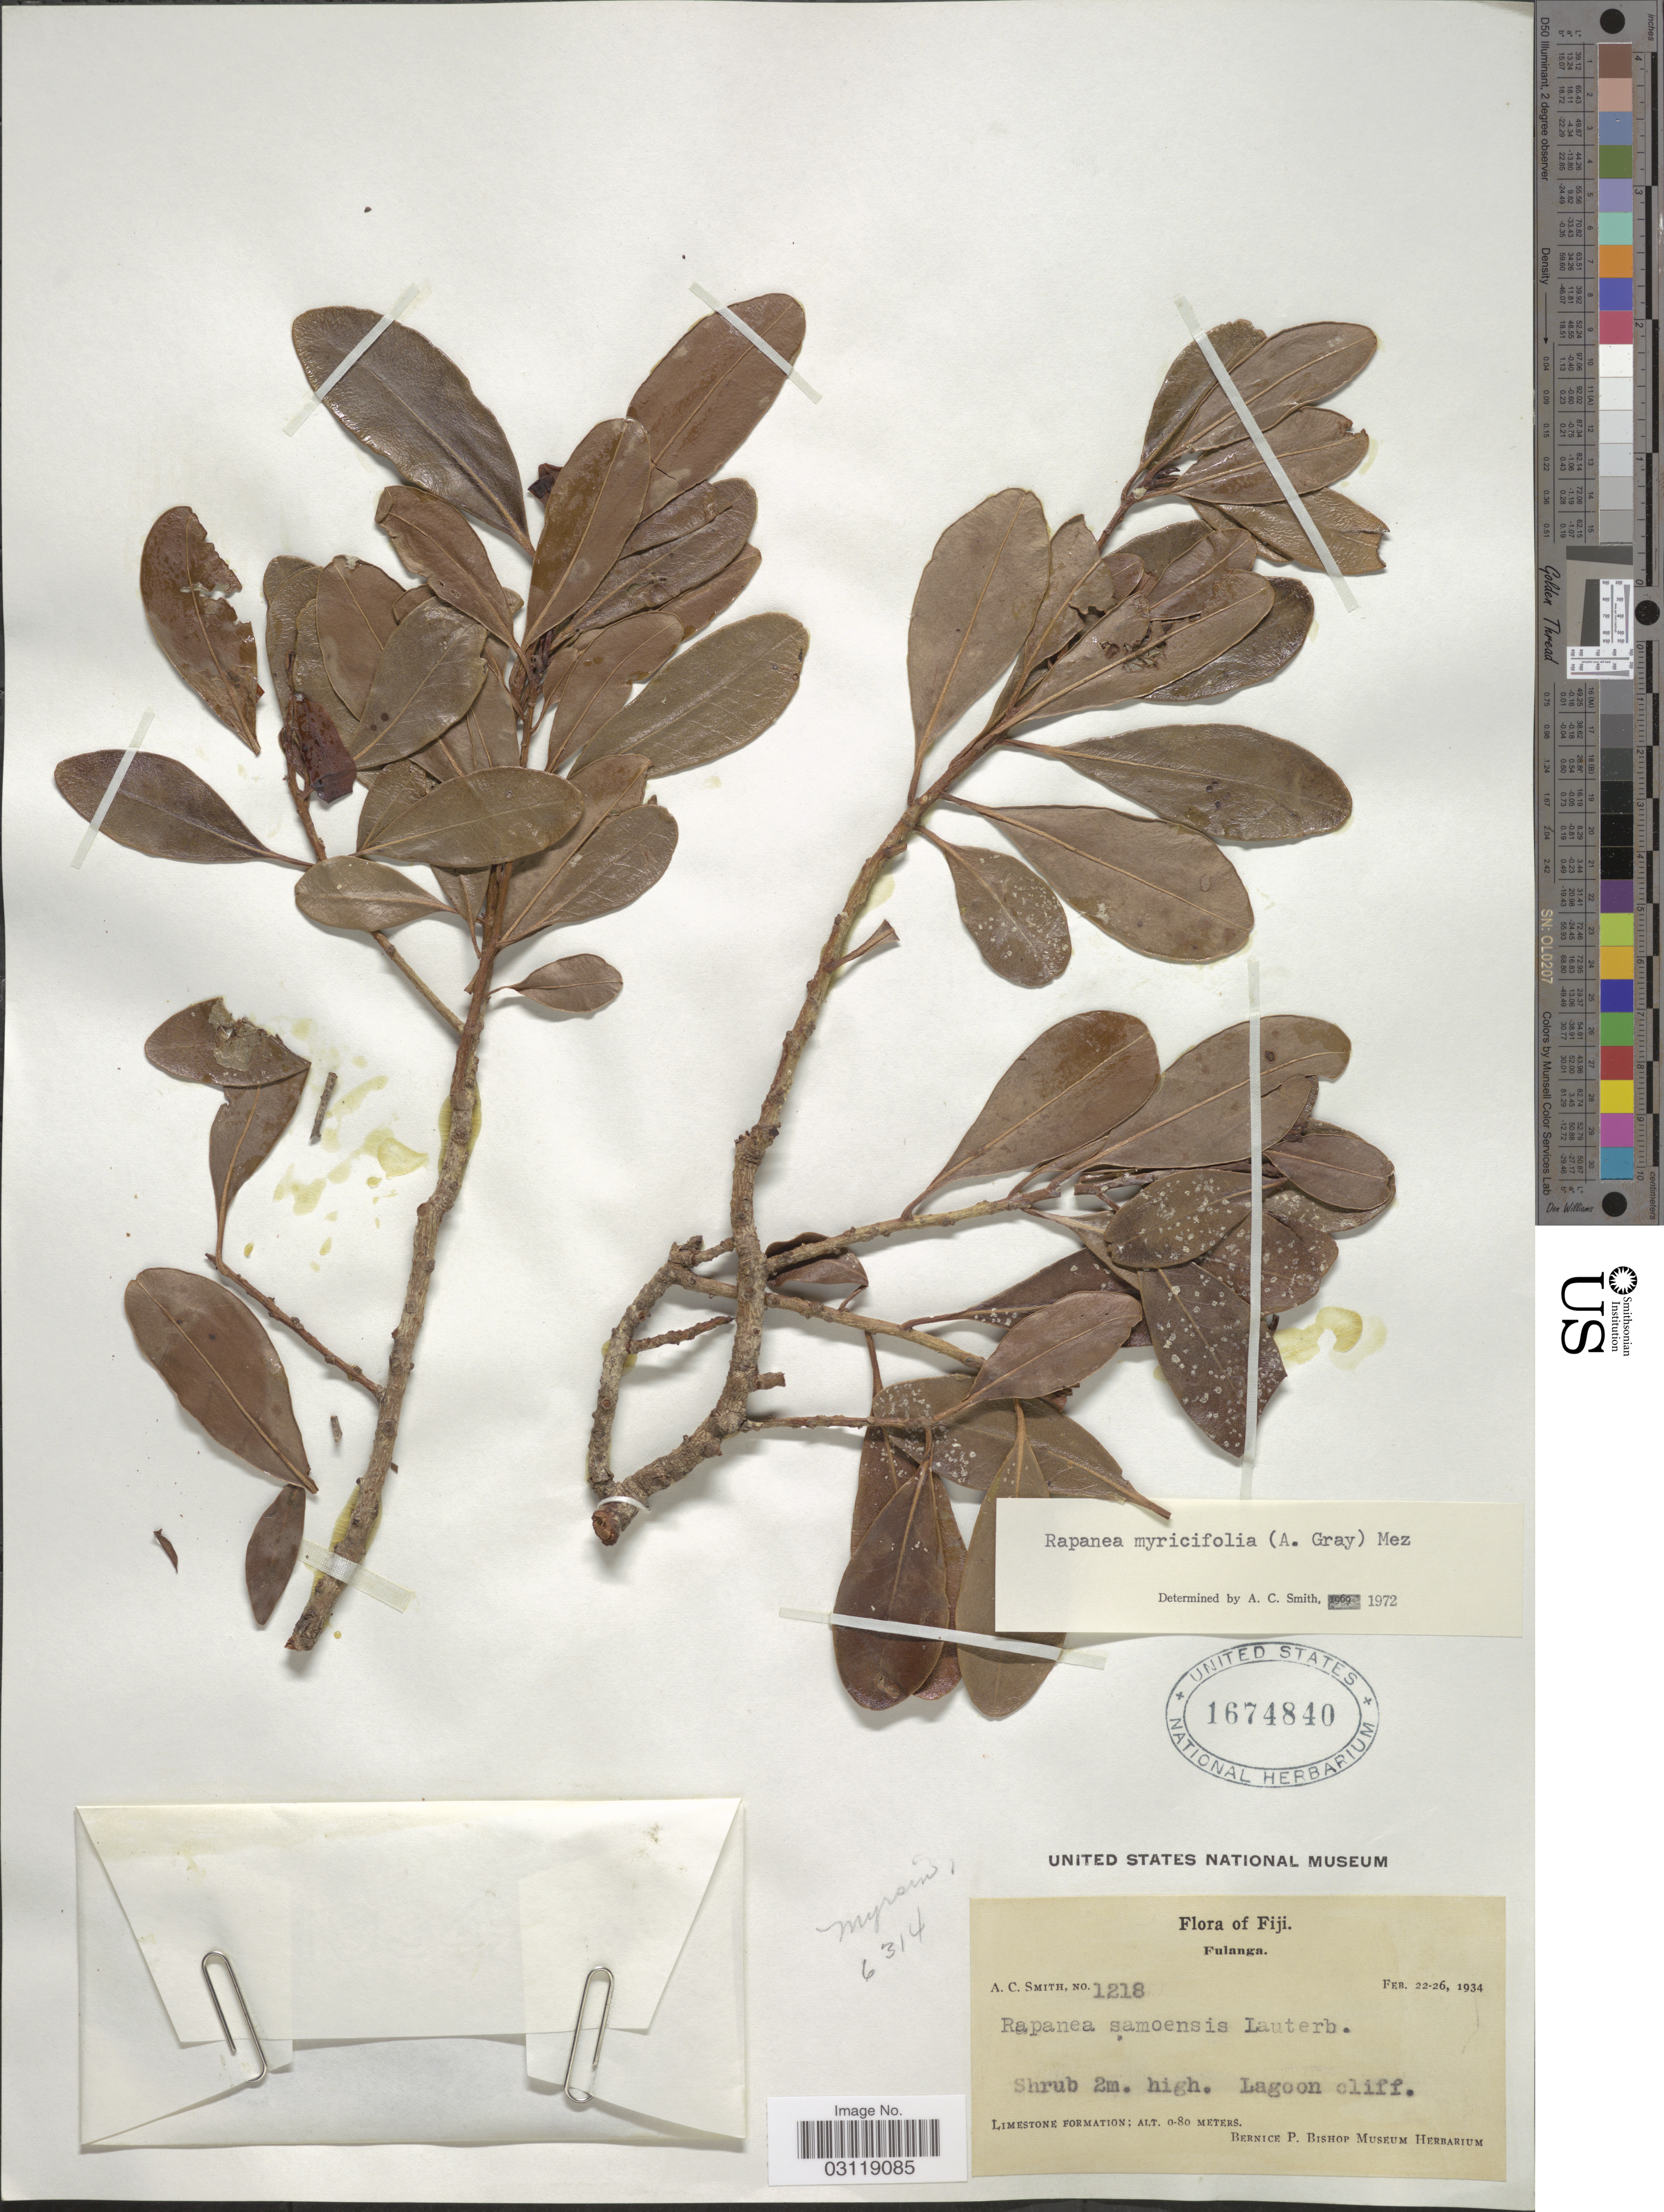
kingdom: Plantae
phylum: Tracheophyta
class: Magnoliopsida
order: Ericales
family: Primulaceae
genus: Rapanea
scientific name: Rapanea myricifolia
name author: (A. Gray) Mez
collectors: A. C. Smith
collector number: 1218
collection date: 1934-02-22/1934-02-26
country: Fiji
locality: Fulanga. Lagoon cliff.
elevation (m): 0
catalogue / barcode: US 1674840